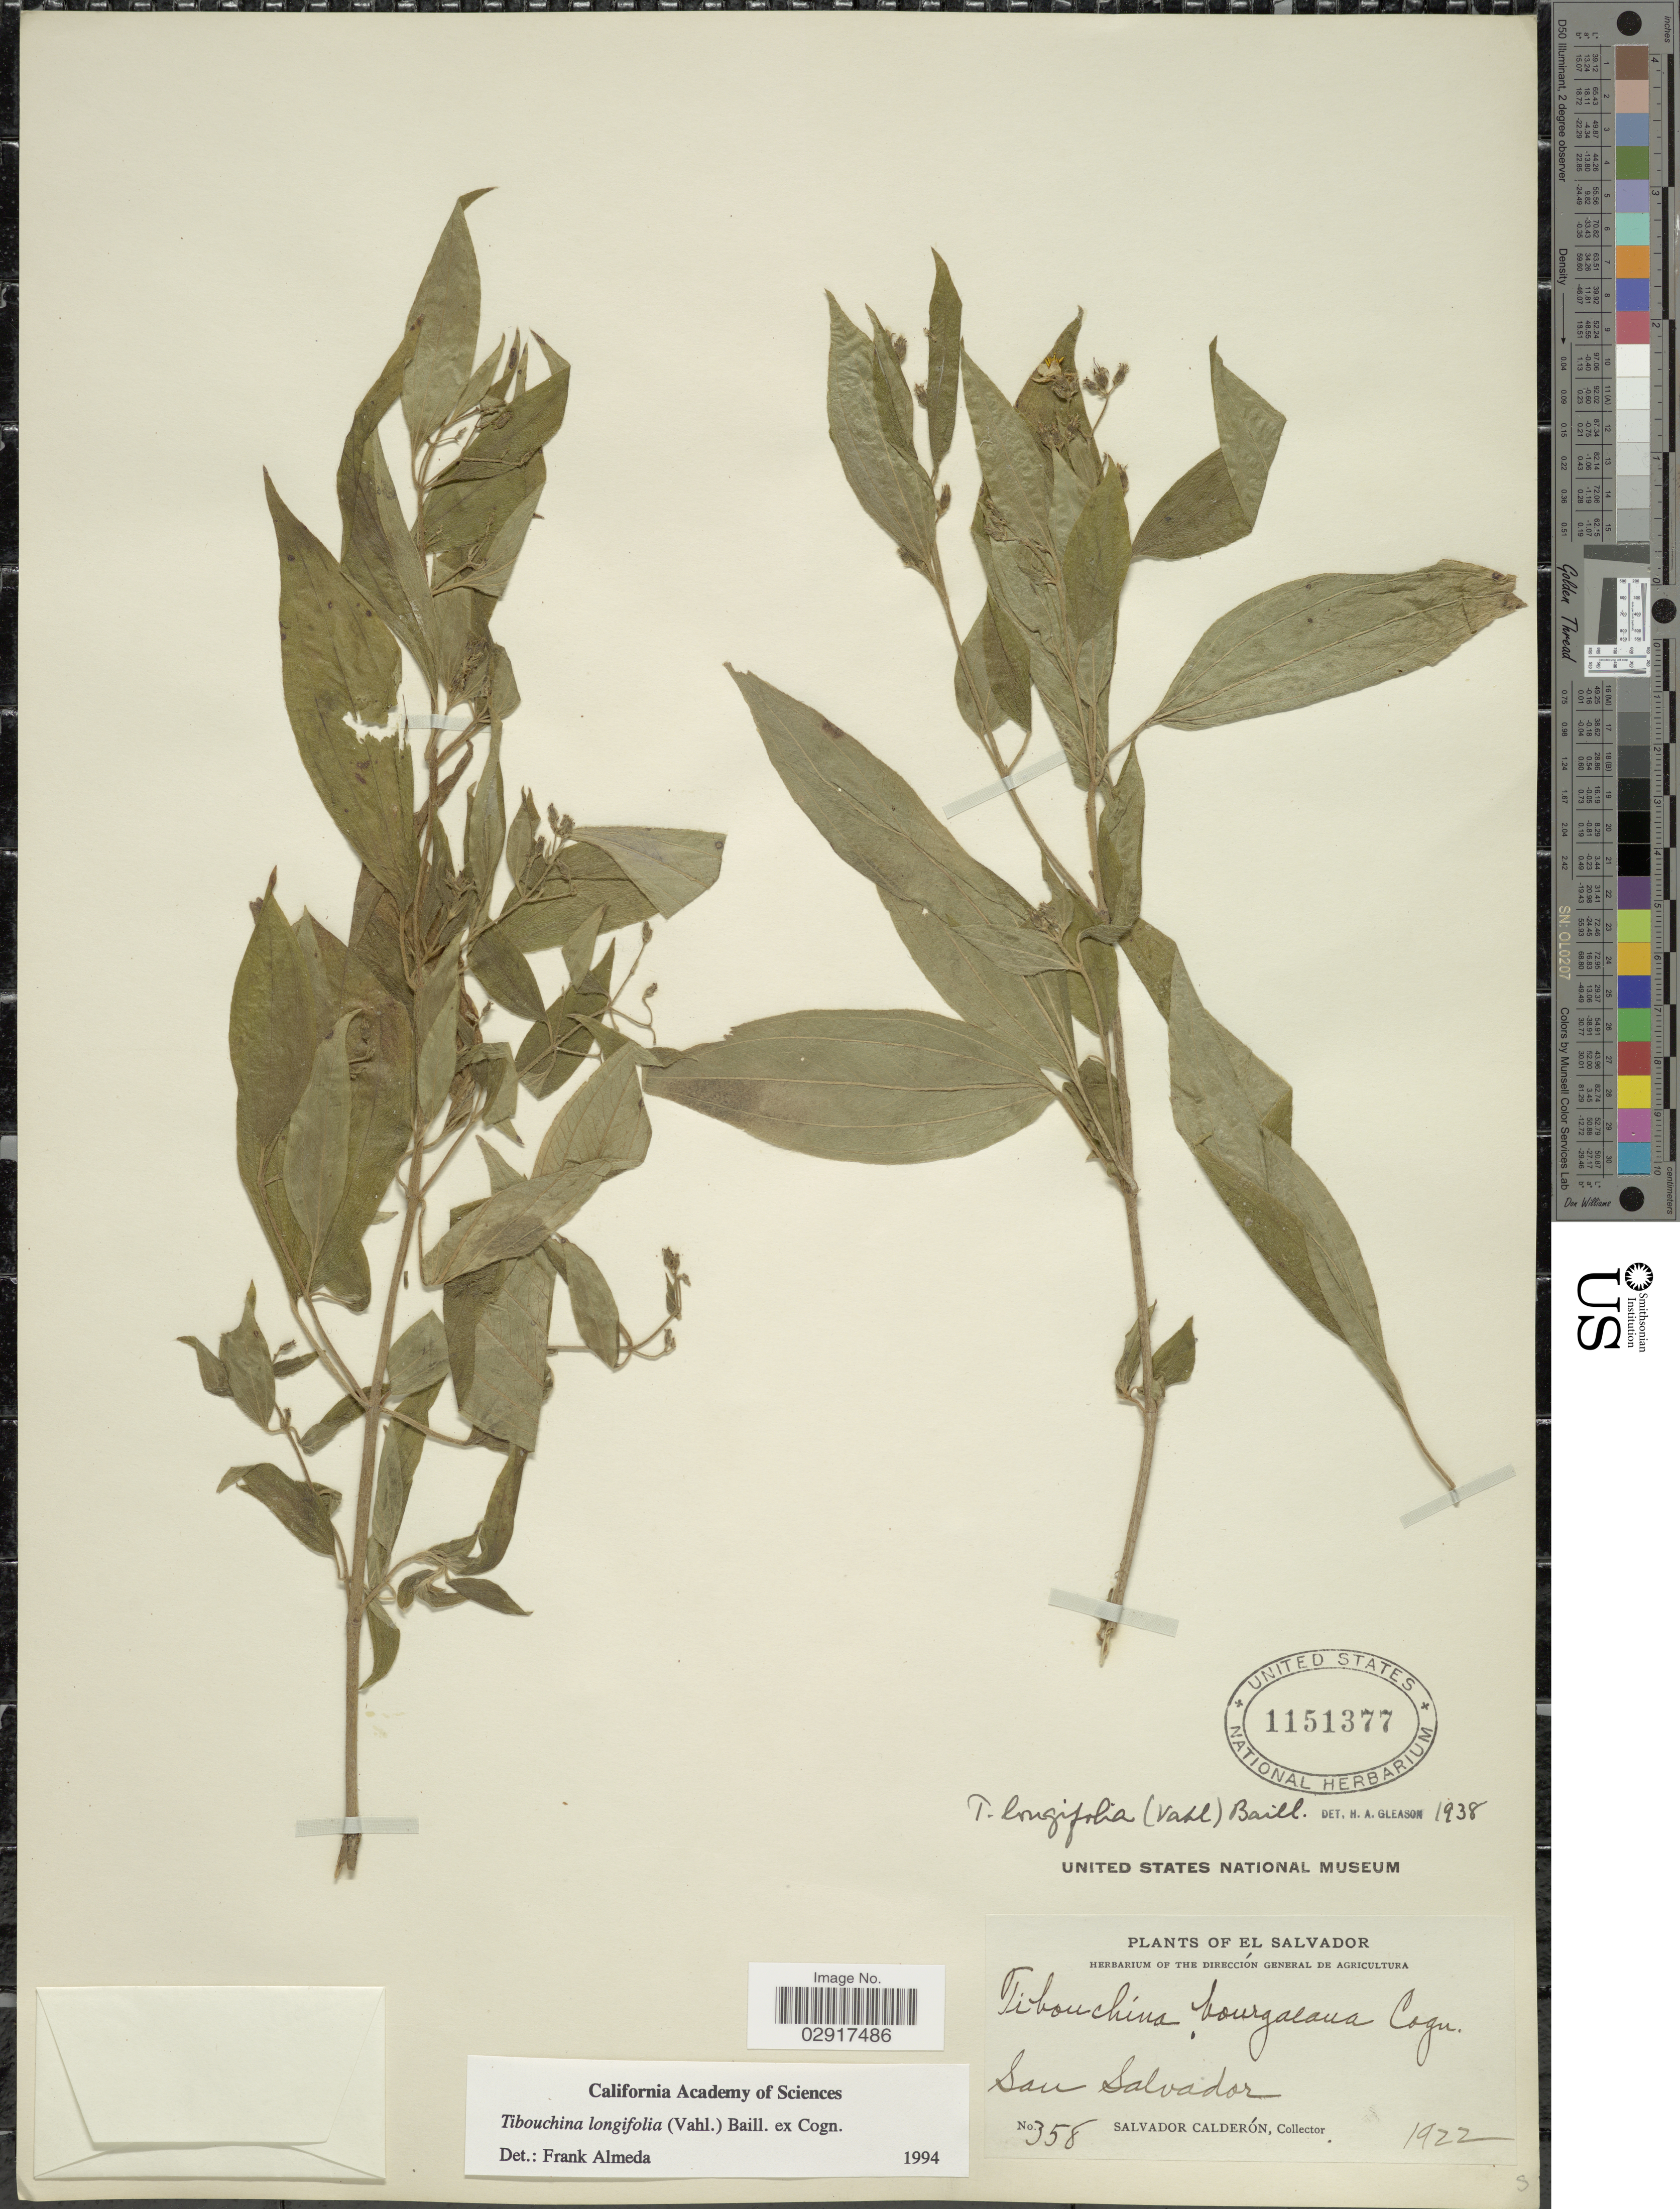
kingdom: Plantae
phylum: Tracheophyta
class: Magnoliopsida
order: Myrtales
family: Melastomataceae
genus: Chaetogastra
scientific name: Chaetogastra longifolia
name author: (Vahl) DC.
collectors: S. Calderón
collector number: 358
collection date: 1922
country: El Salvador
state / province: San Salvador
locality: San Salvador.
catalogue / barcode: US 1151377